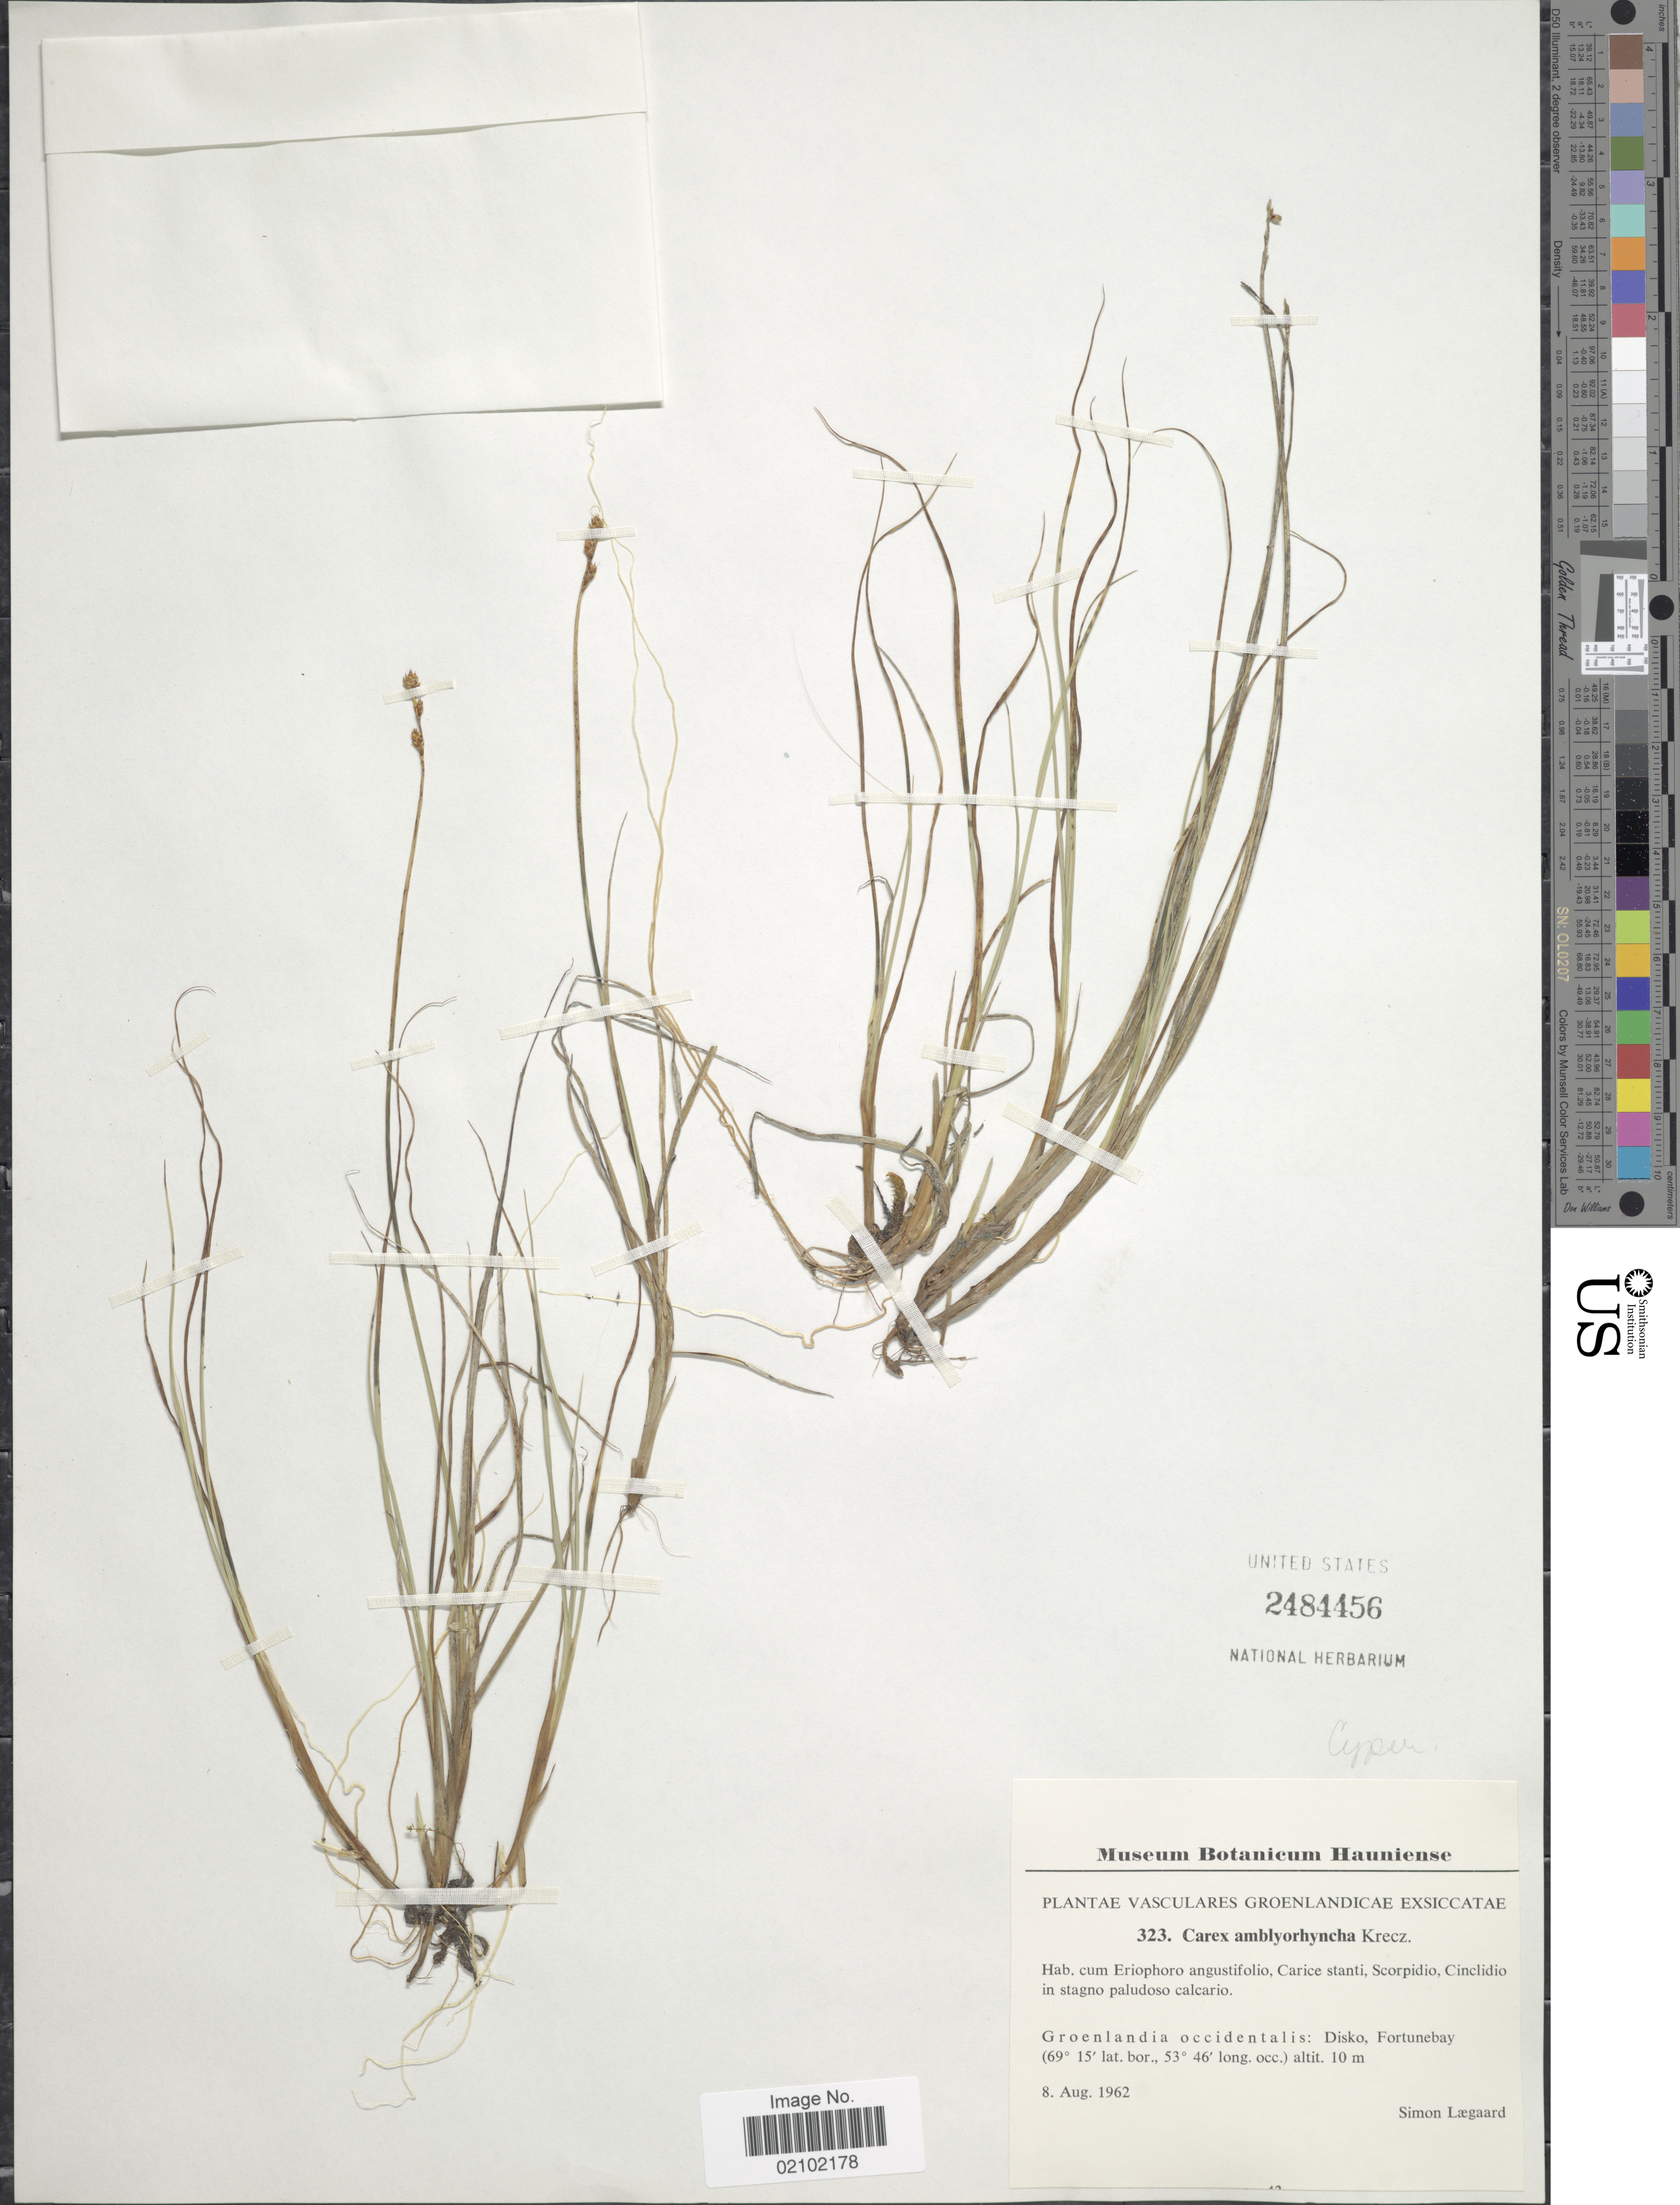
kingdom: Plantae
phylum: Tracheophyta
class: Liliopsida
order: Poales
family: Cyperaceae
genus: Carex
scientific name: Carex marina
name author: Dewey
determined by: Strong, Mark T., (BOT), Smithsonian Institution - National Museum of Natural History (UNITED STATES)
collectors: S. Lægaard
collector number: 323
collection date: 1962-08-08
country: Greenland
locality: Groenlandia occidentalis: Disko, Fortunebay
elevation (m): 10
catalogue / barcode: US 2484456